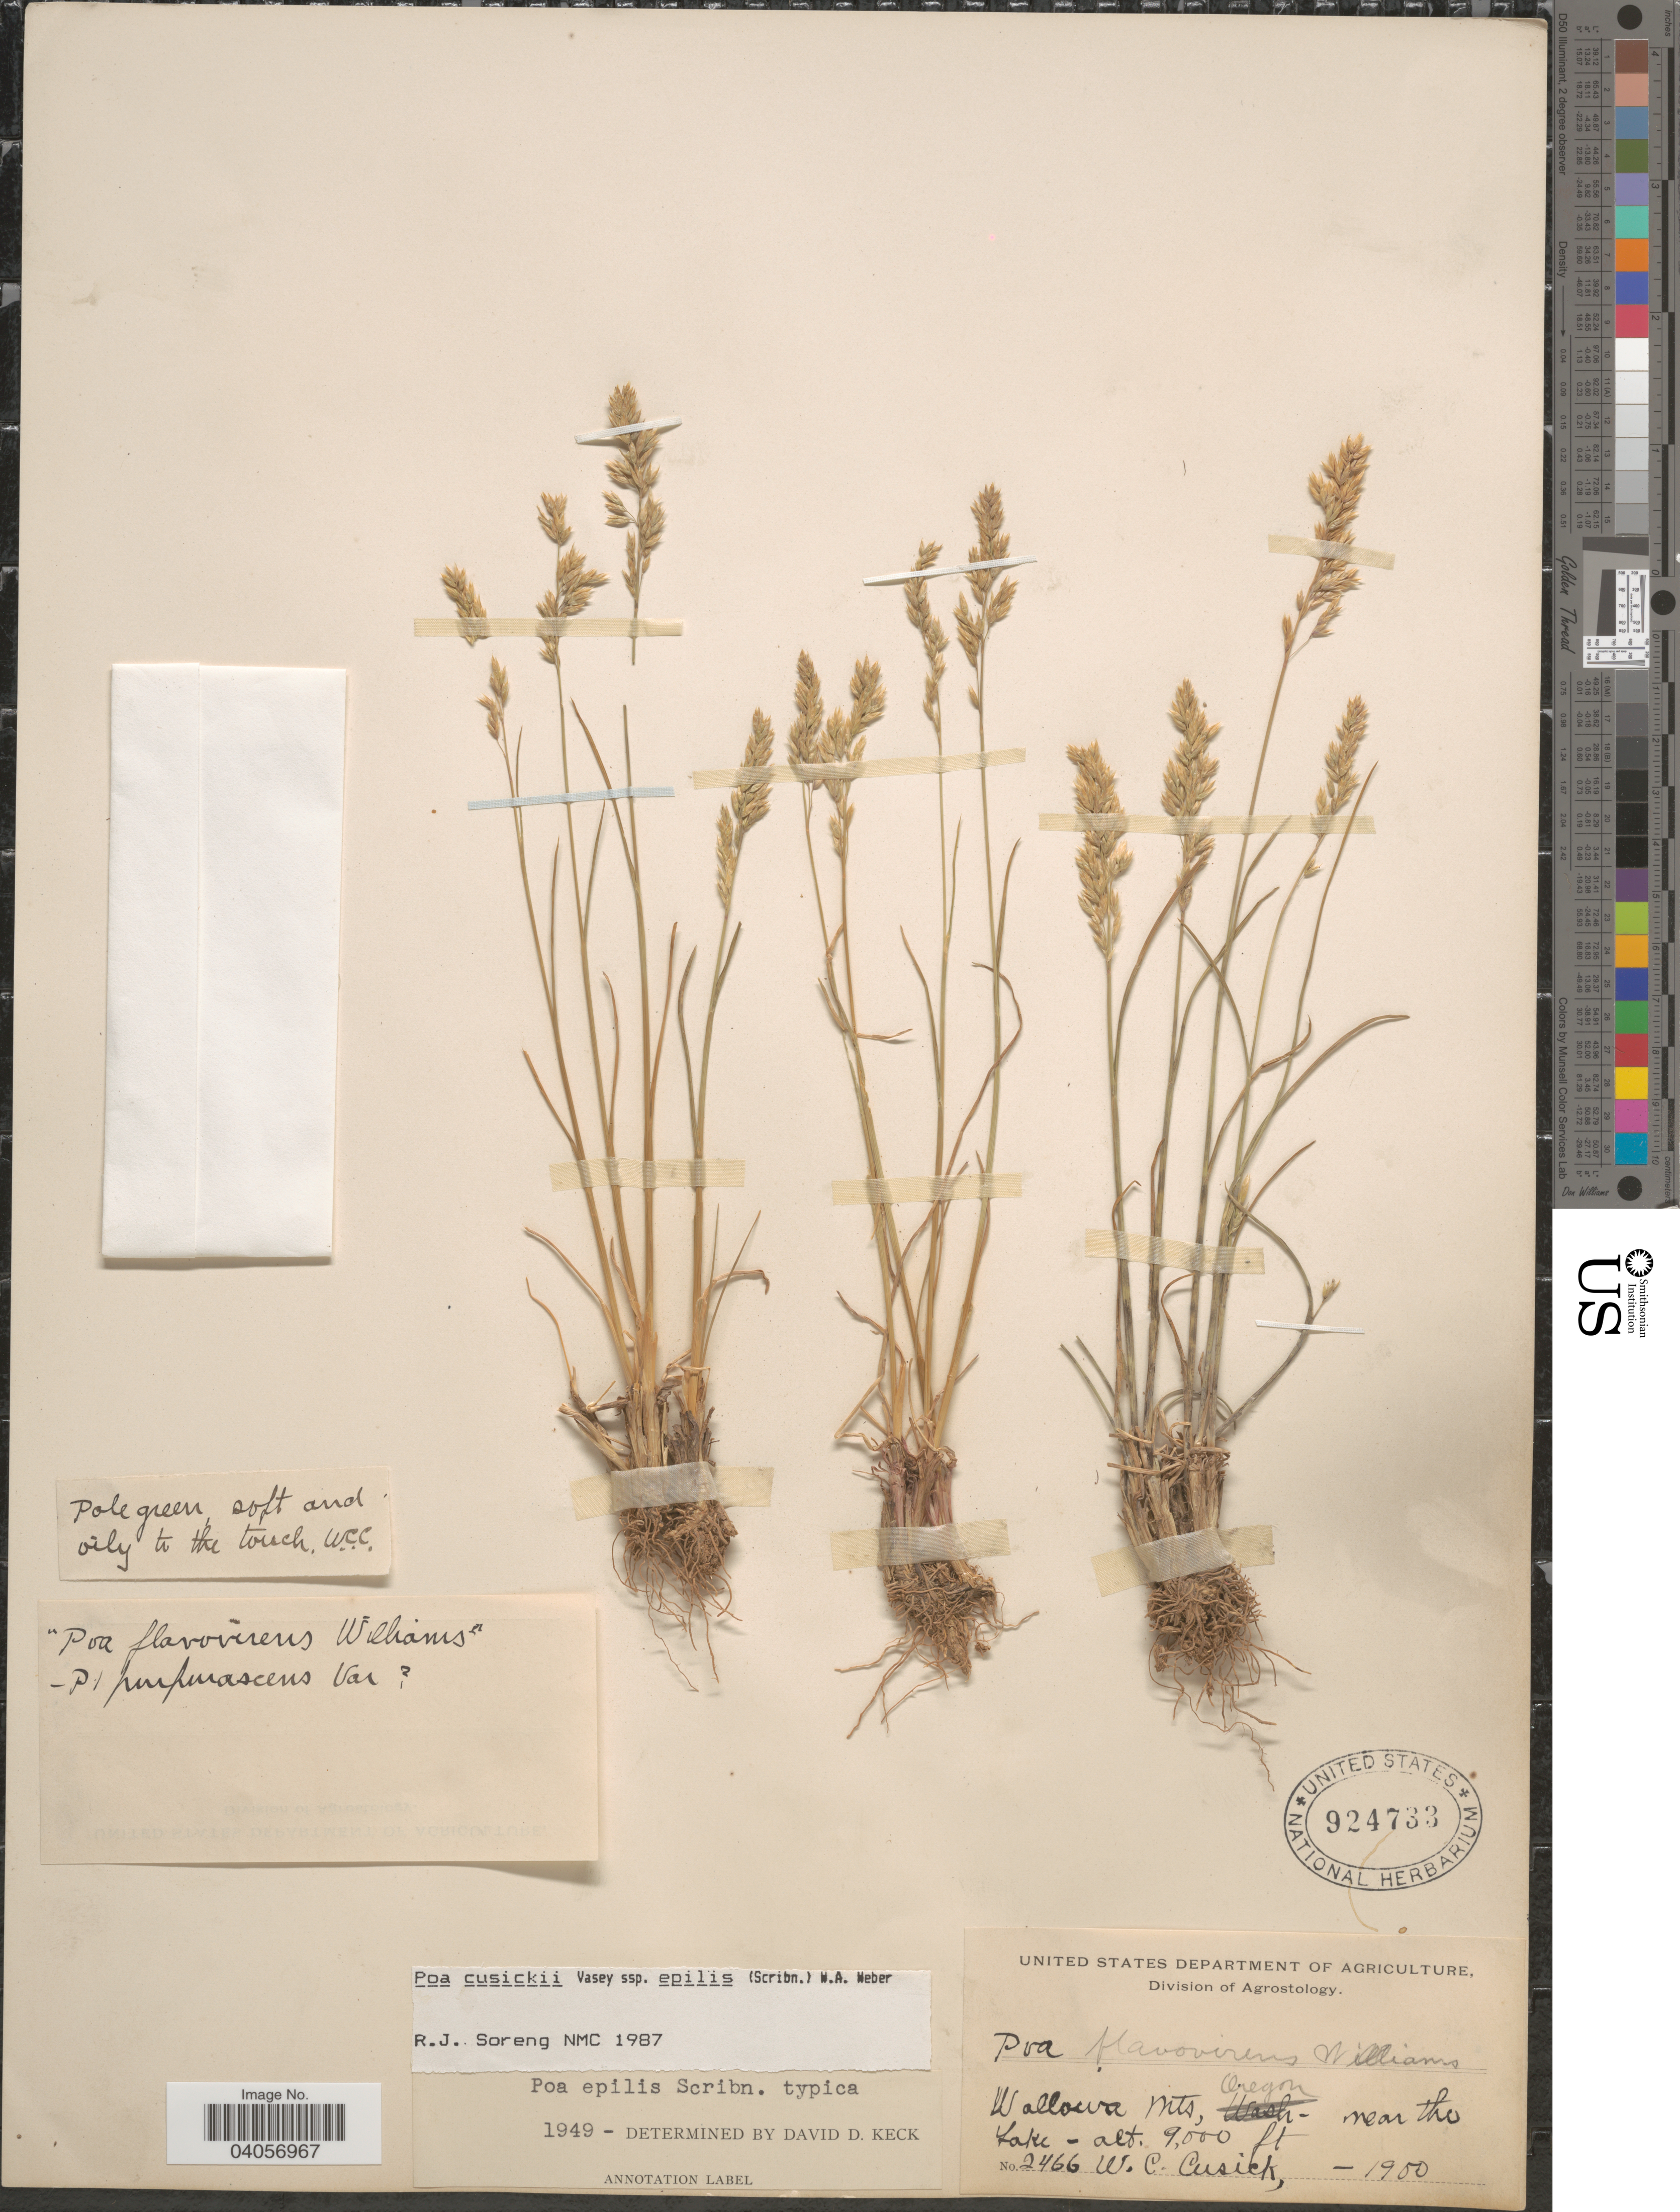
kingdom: Plantae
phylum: Tracheophyta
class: Liliopsida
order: Poales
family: Poaceae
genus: Poa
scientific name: Poa cusickii subsp. epilis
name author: (Scribn.) W.A. Weber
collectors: W. C. Cusick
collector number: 2466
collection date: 1900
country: United States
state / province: Oregon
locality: Wallowa Mts, near the Lake.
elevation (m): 2743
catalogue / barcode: US 924733